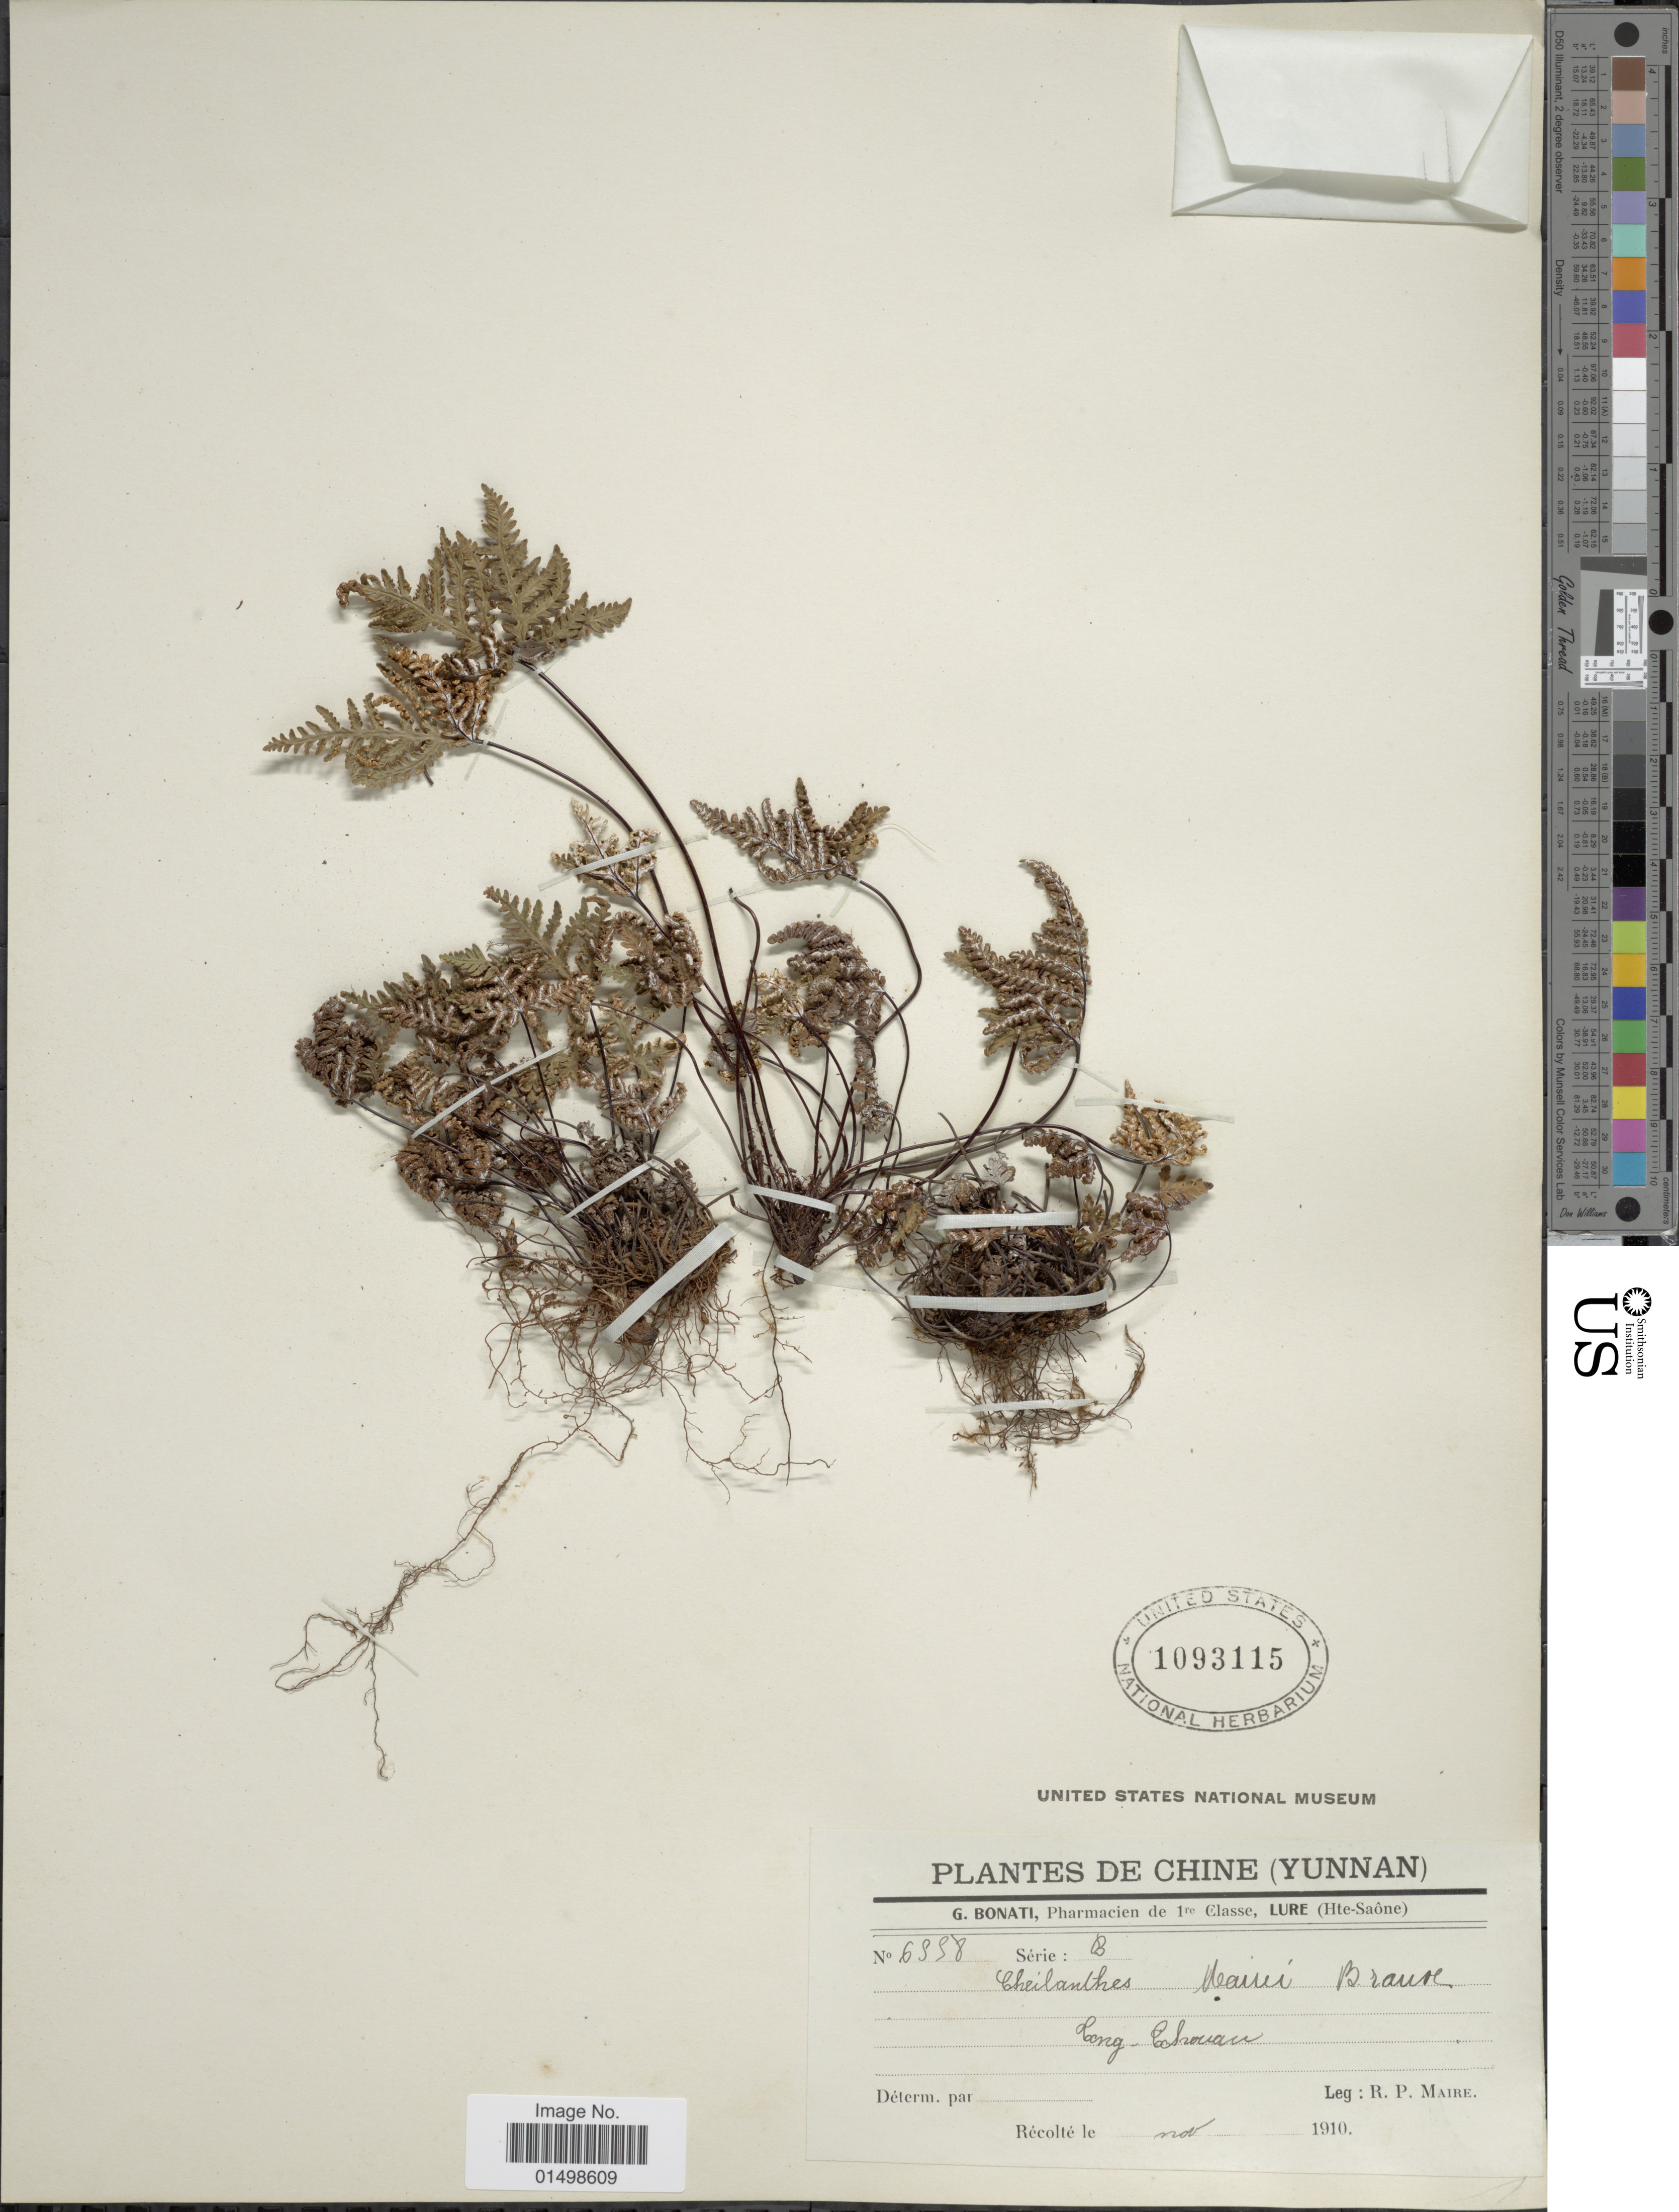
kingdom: Plantae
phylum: Tracheophyta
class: Polypodiopsida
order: Polypodiales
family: Pteridaceae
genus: Aleuritopteris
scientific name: Aleuritopteris sp.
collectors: R.-P. Maire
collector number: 6888B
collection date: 1910-11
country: China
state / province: Yunnan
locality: Plantes de Chine (Yunnan). Cong-Gschouau [interpreted]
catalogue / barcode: US 1093115